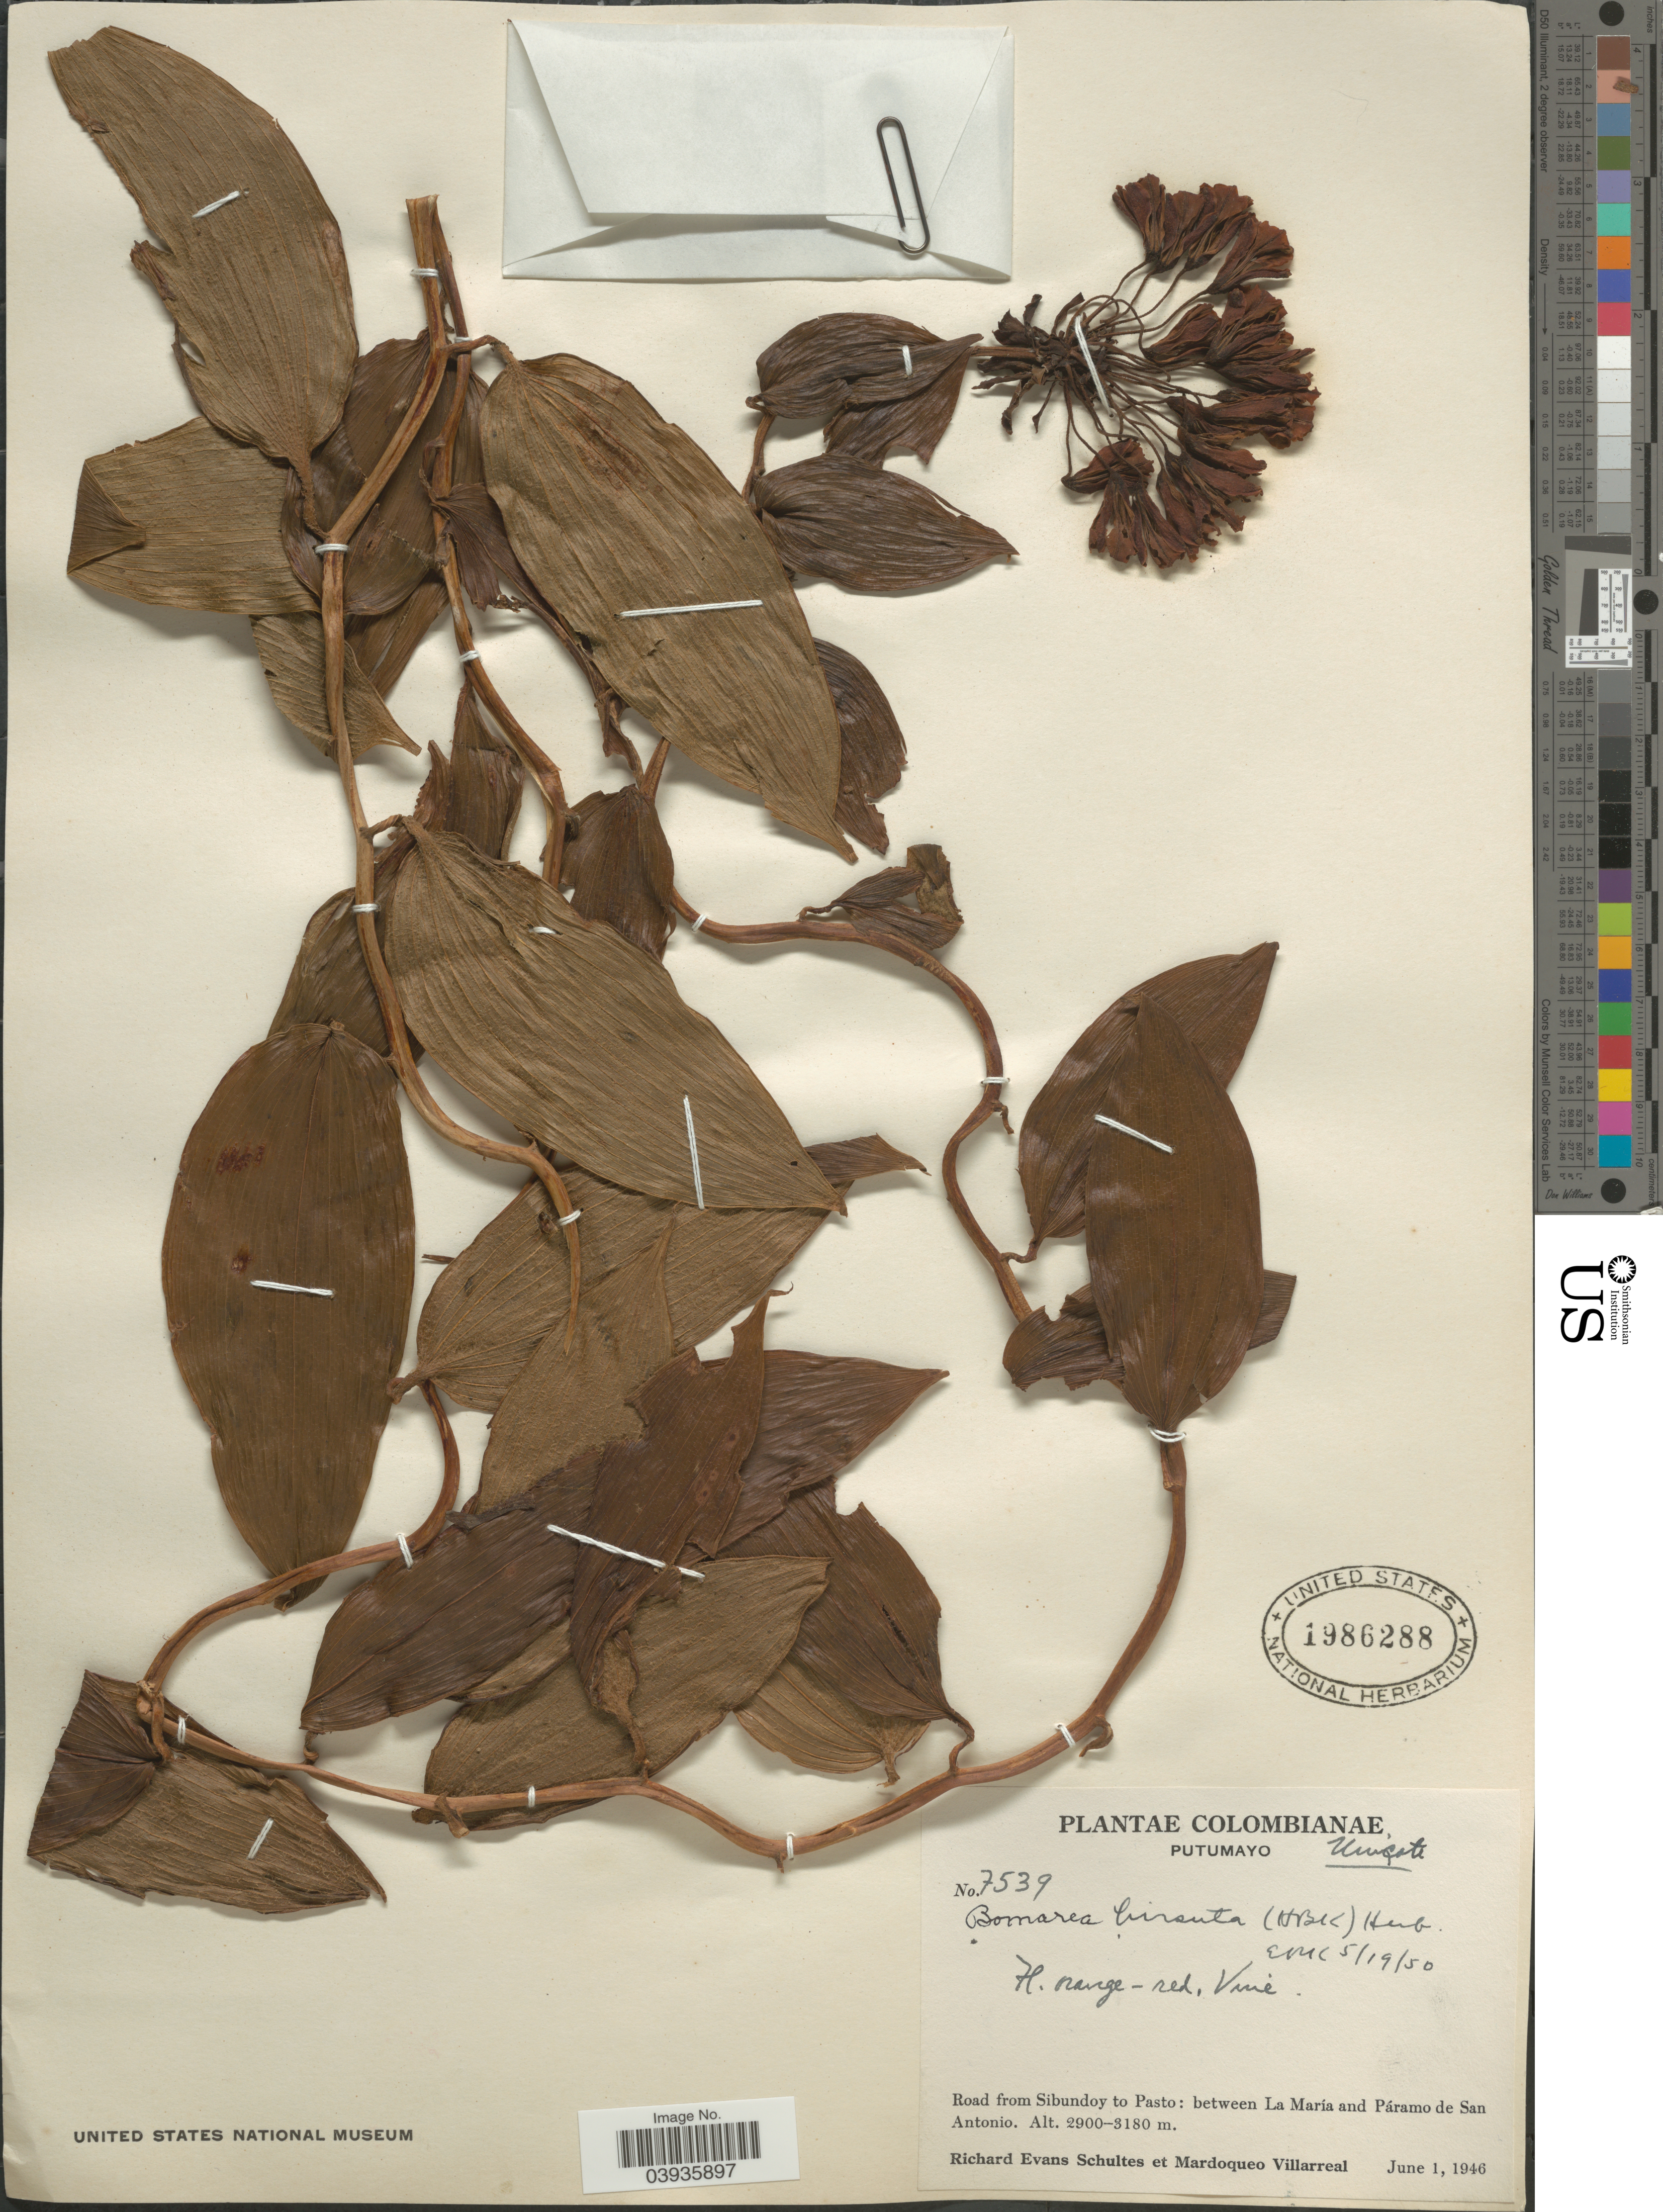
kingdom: Plantae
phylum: Tracheophyta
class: Liliopsida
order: Liliales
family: Alstroemeriaceae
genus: Bomarea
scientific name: Bomarea hirsuta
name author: (Kunth) Herb.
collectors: R. E. Schultes & M. Villarreal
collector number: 7539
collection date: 1946-06-01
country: Colombia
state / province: Putumayo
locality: Road from Sibundoy to Pasto: between La María and Páramo de San Antonio.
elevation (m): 2900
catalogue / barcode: US 1986288